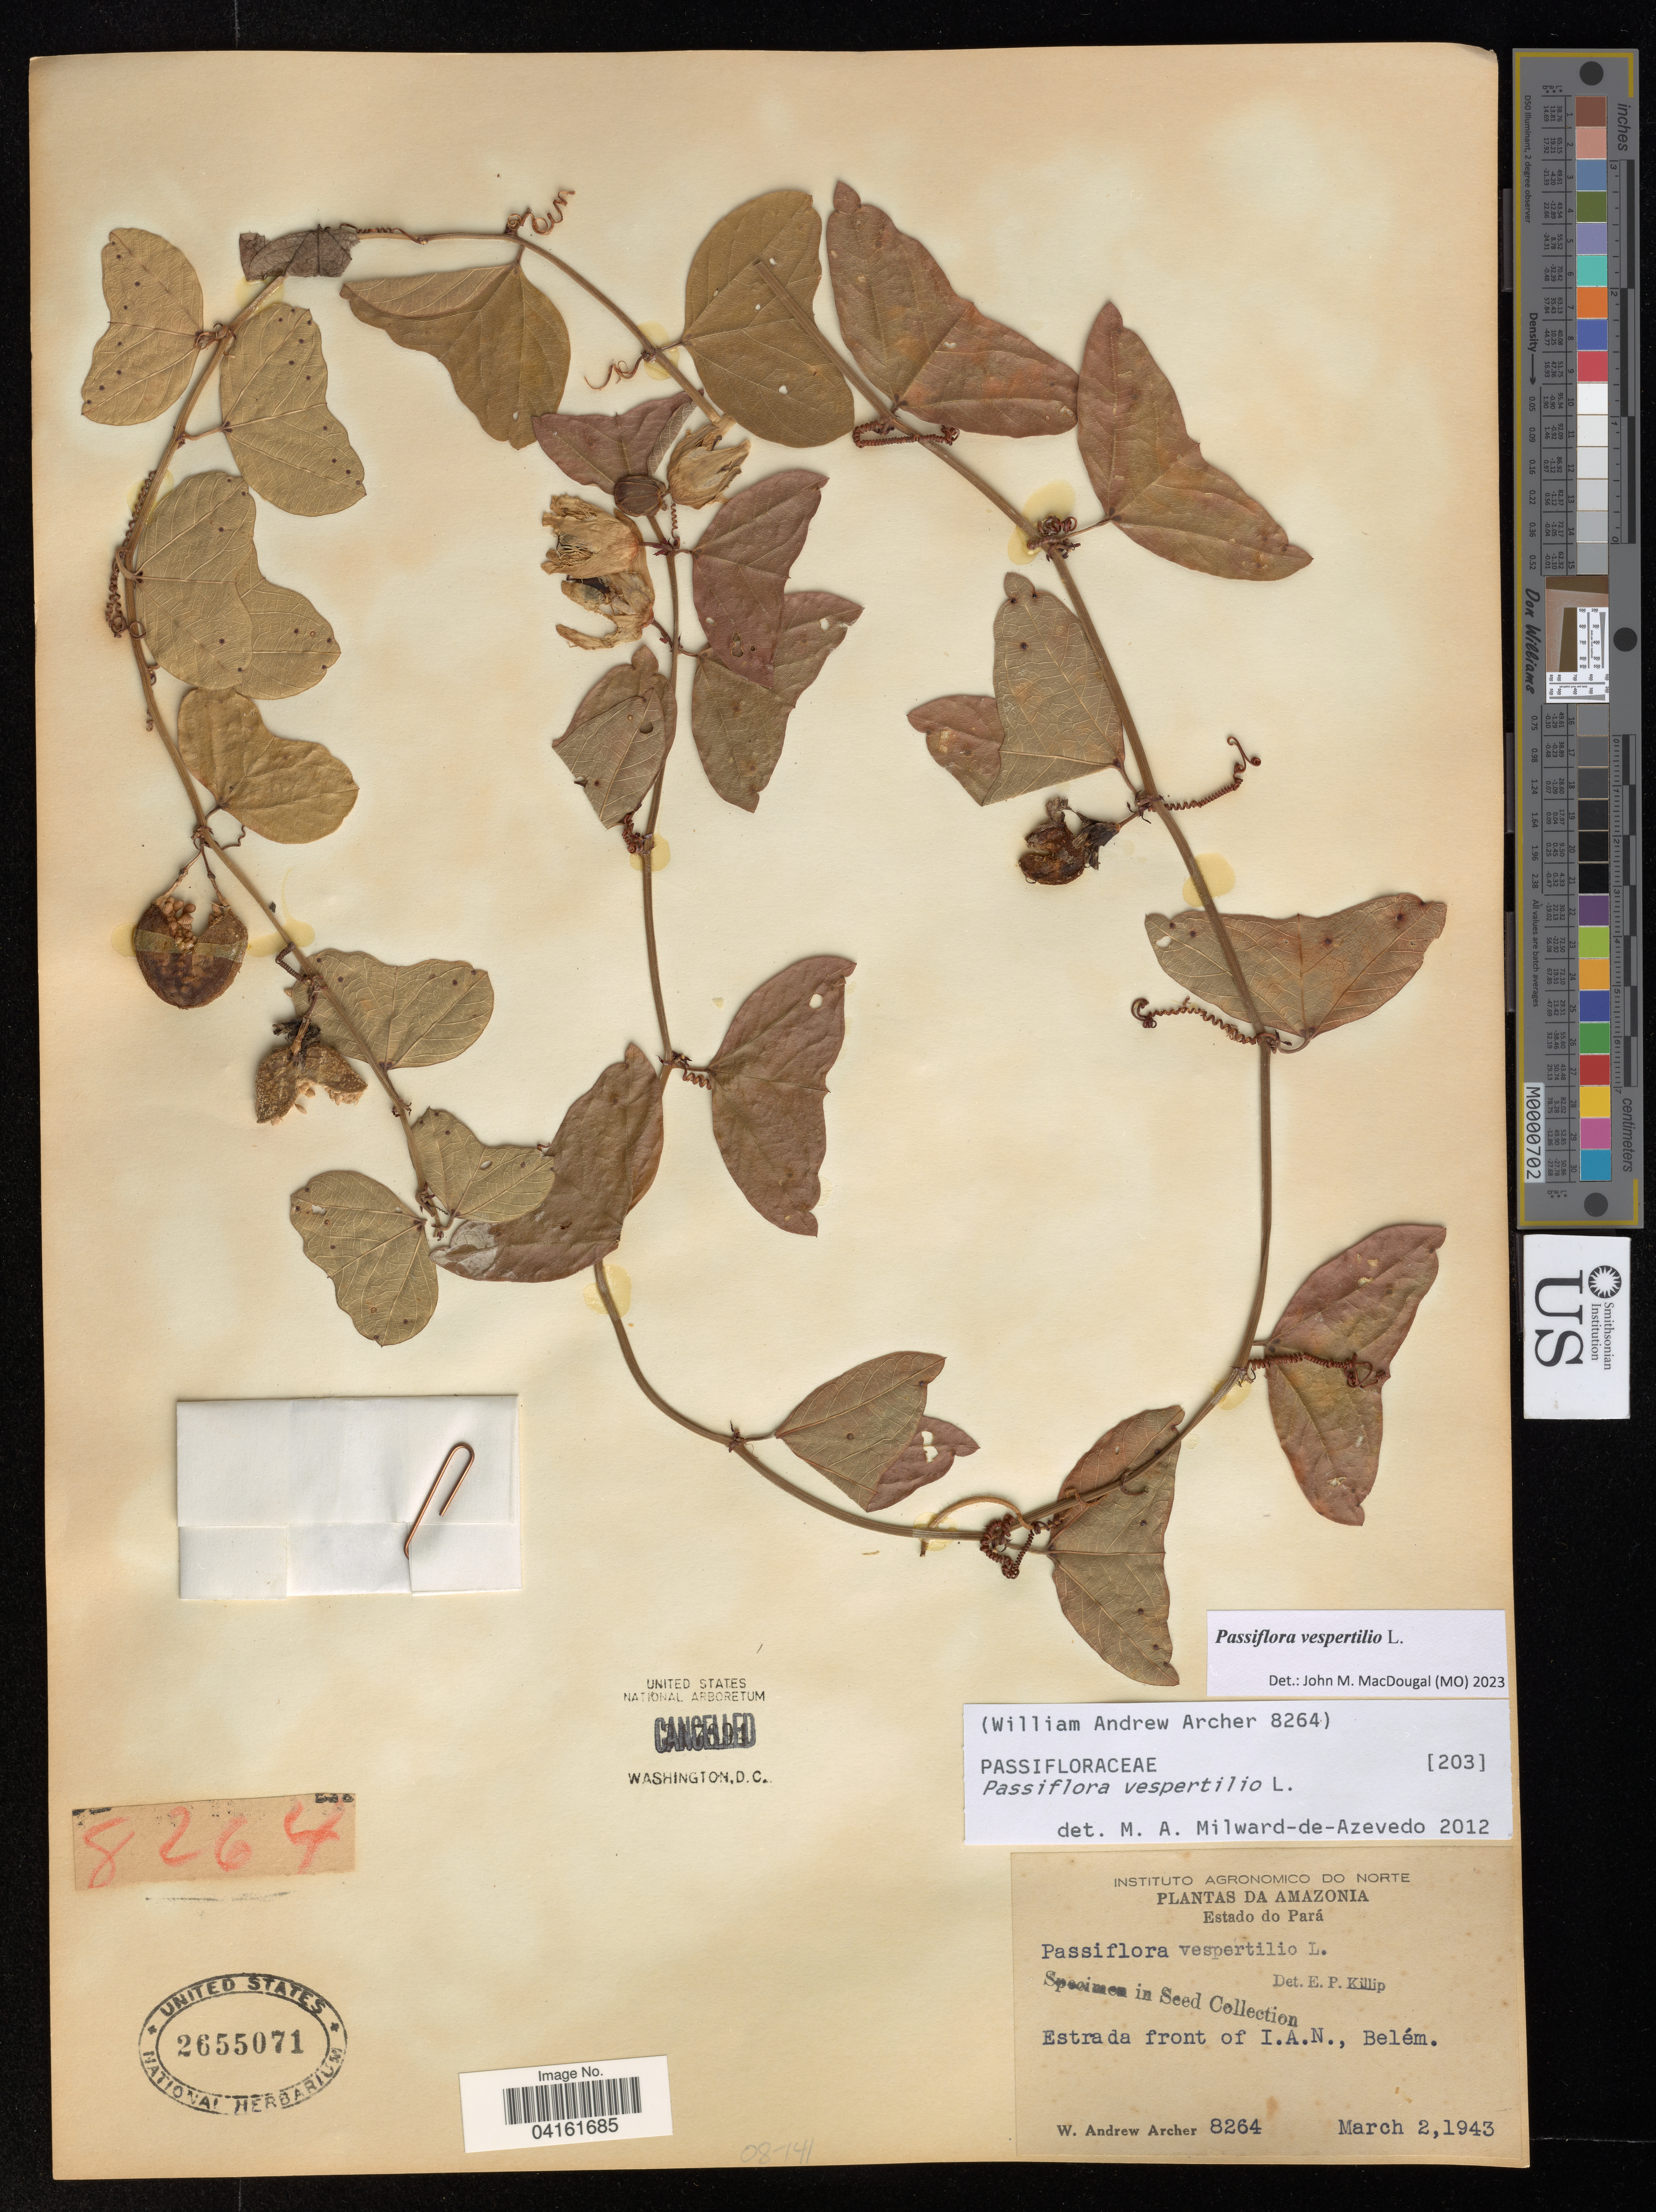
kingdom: Plantae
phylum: Tracheophyta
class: Magnoliopsida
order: Malpighiales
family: Passifloraceae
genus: Passiflora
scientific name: Passiflora vespertilio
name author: L.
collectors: W. Archer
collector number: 8264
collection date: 1943-03-02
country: Brazil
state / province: Pará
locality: Amazonia. Estrada front of I.A.N., Belém.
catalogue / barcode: US 2655071